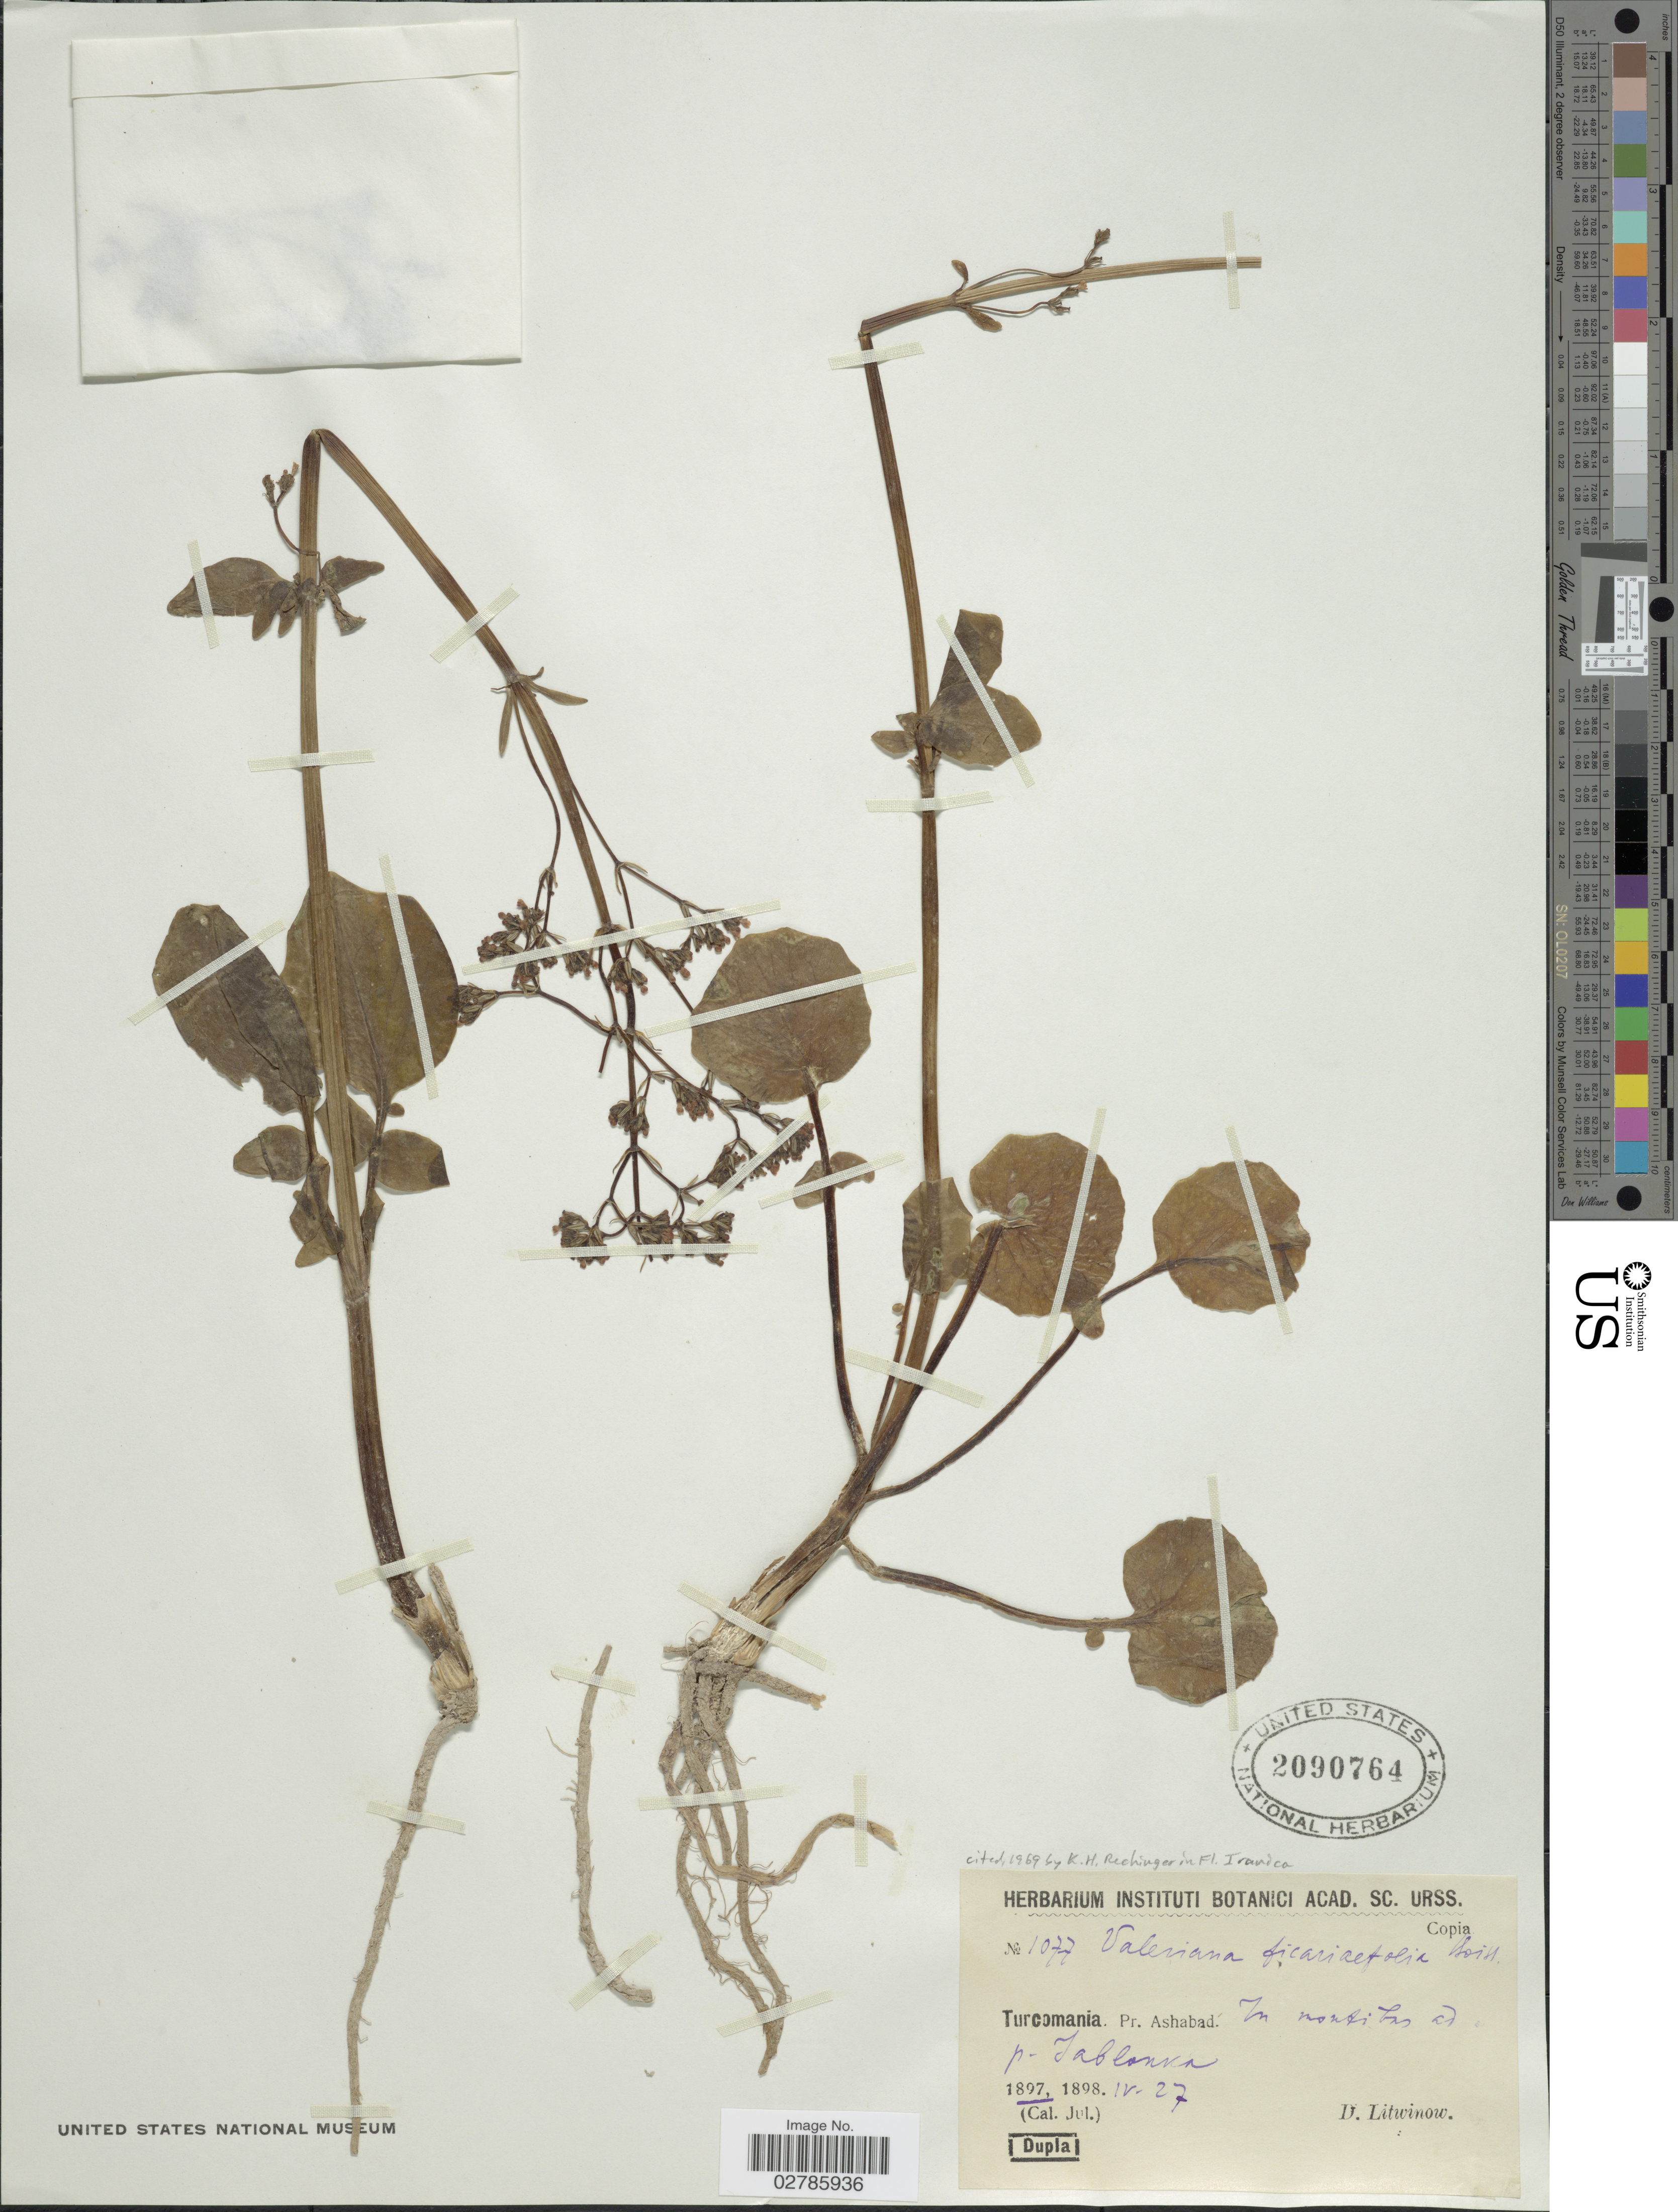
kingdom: Plantae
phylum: Tracheophyta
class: Magnoliopsida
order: Dipsacales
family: Caprifoliaceae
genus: Valeriana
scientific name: Valeriana ficariifolia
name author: Boiss.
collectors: D. Litwinow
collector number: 1077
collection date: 1897-04-27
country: Turkmenistan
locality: Turcomania. Pr. Ashabad. In montibus ad p. Tablanna.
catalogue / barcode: US 2090764